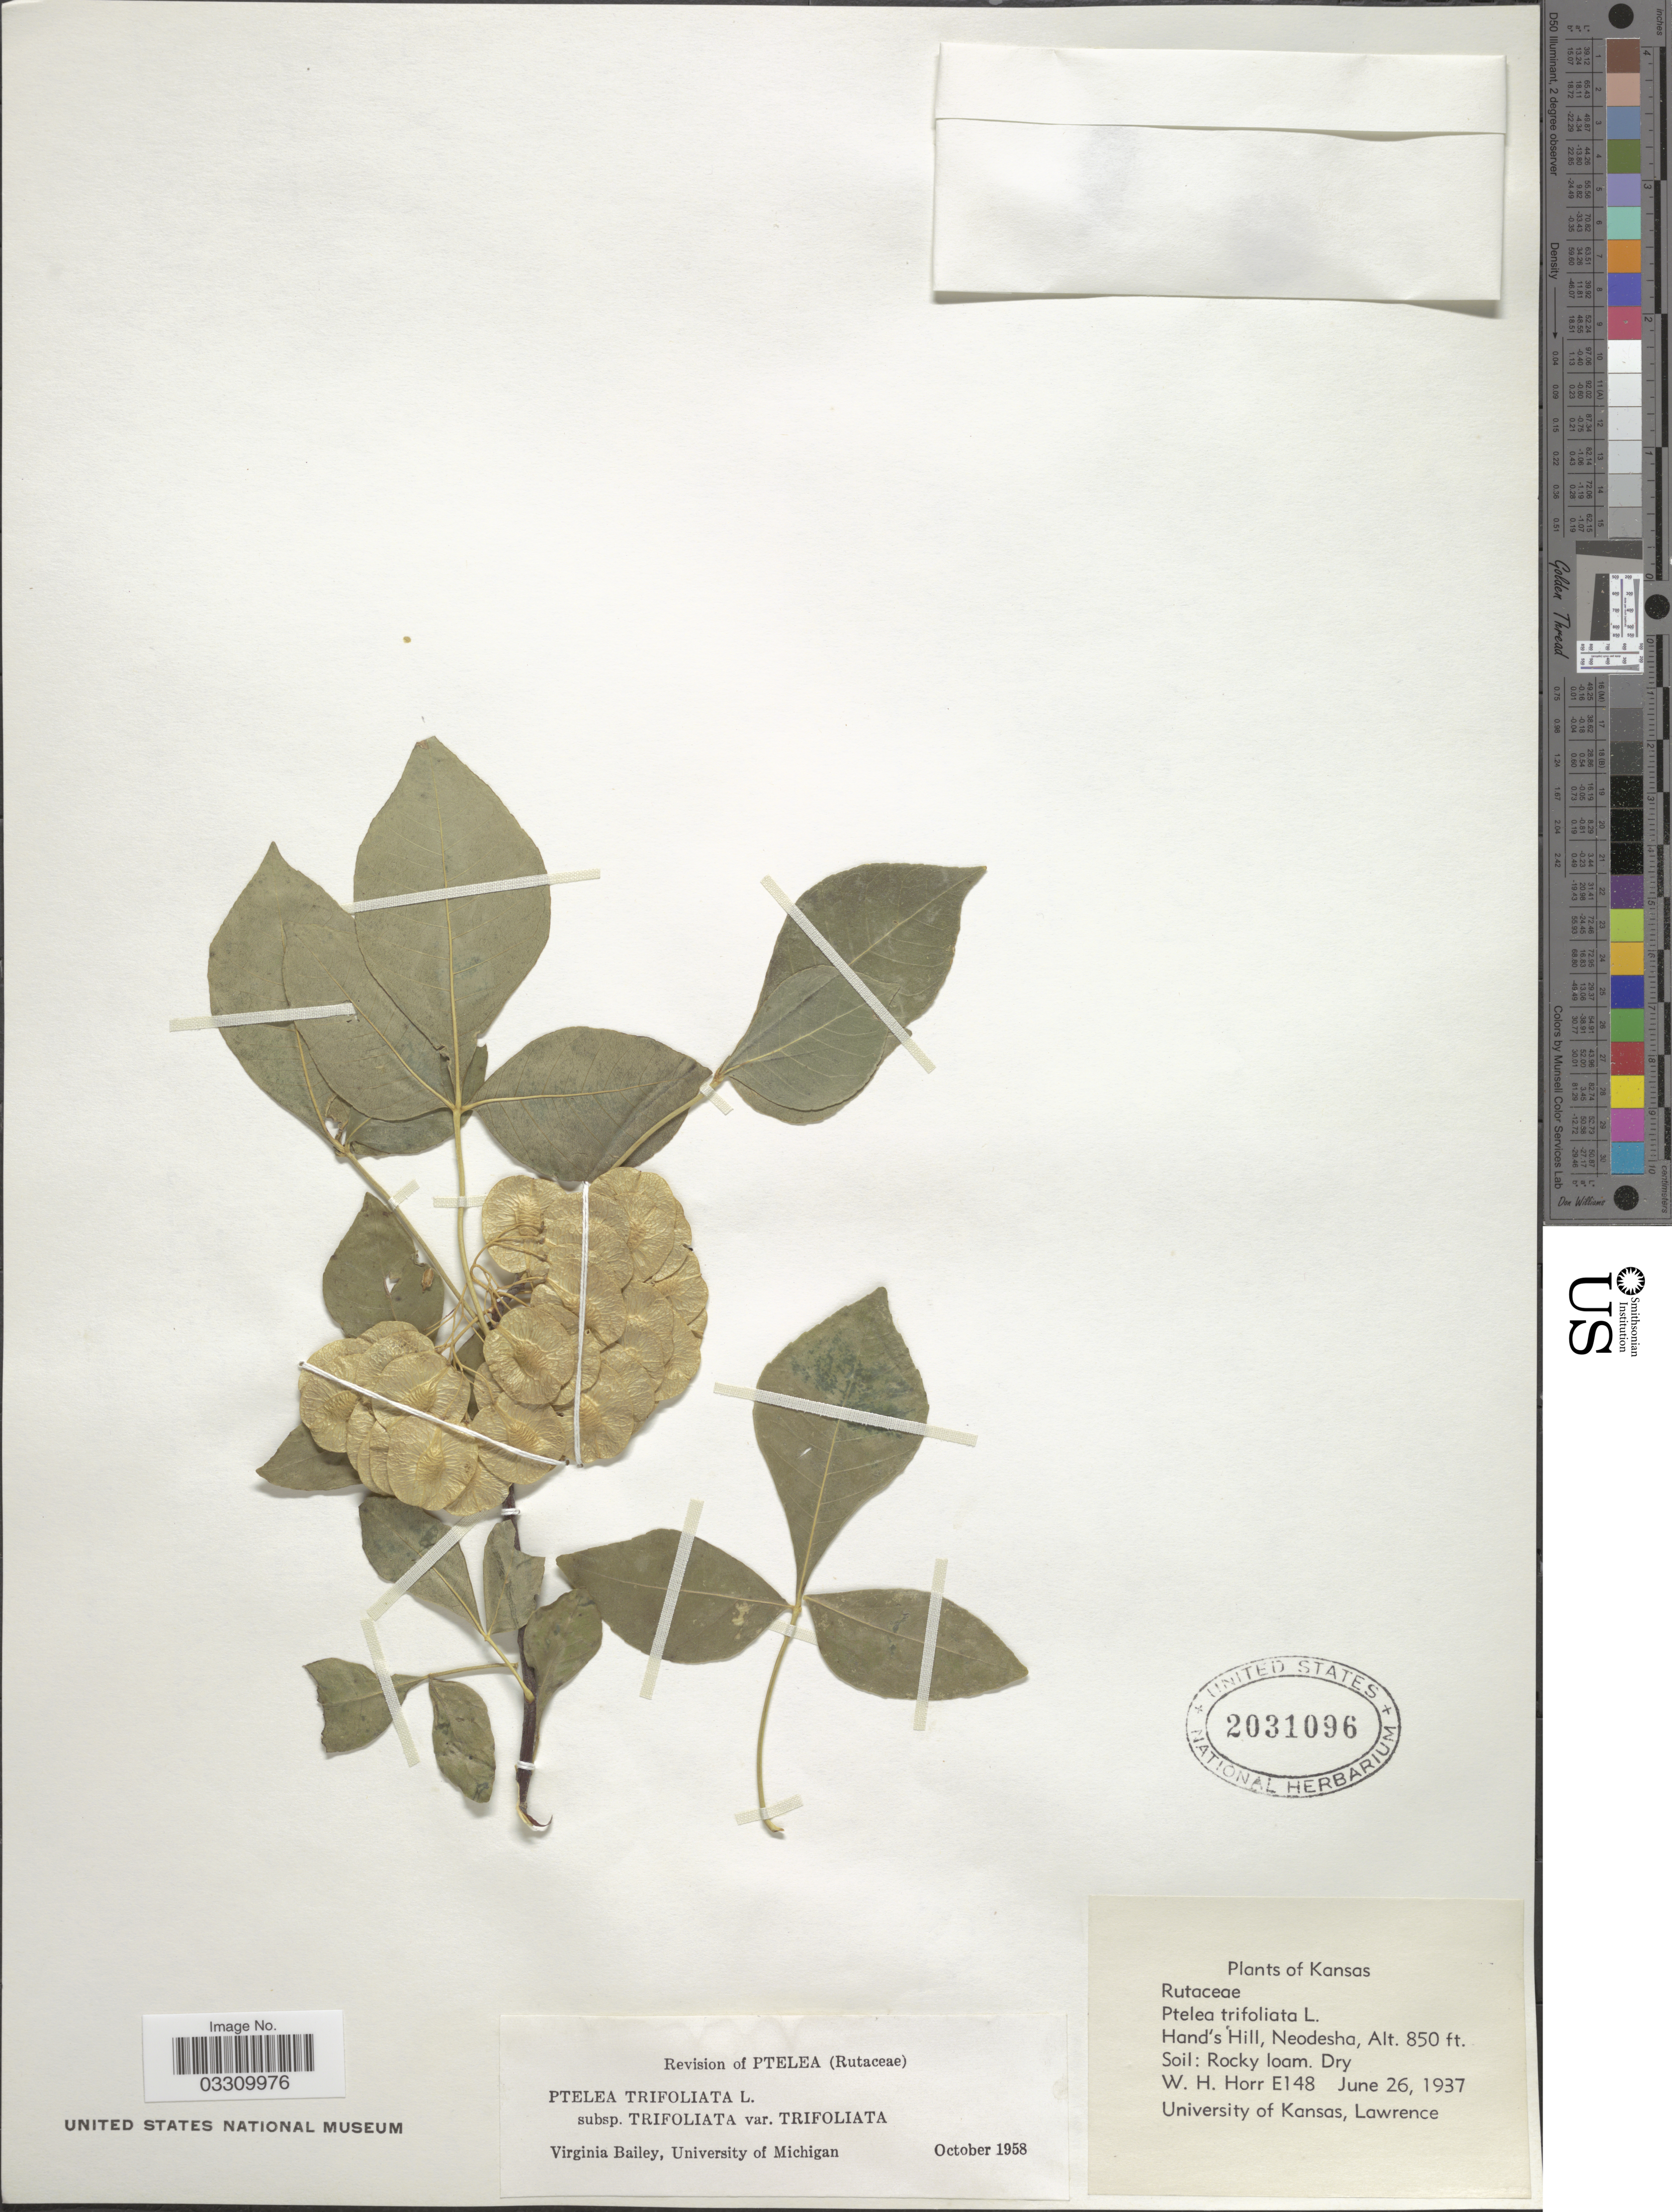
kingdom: Plantae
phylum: Tracheophyta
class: Magnoliopsida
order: Sapindales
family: Rutaceae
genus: Ptelea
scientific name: Ptelea trifoliata subsp. trifoliata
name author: L.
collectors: W. H. Horr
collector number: E148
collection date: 1937-06-26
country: United States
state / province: Kansas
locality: Hand's Hill, Neodesha.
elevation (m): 259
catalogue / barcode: US 2031096